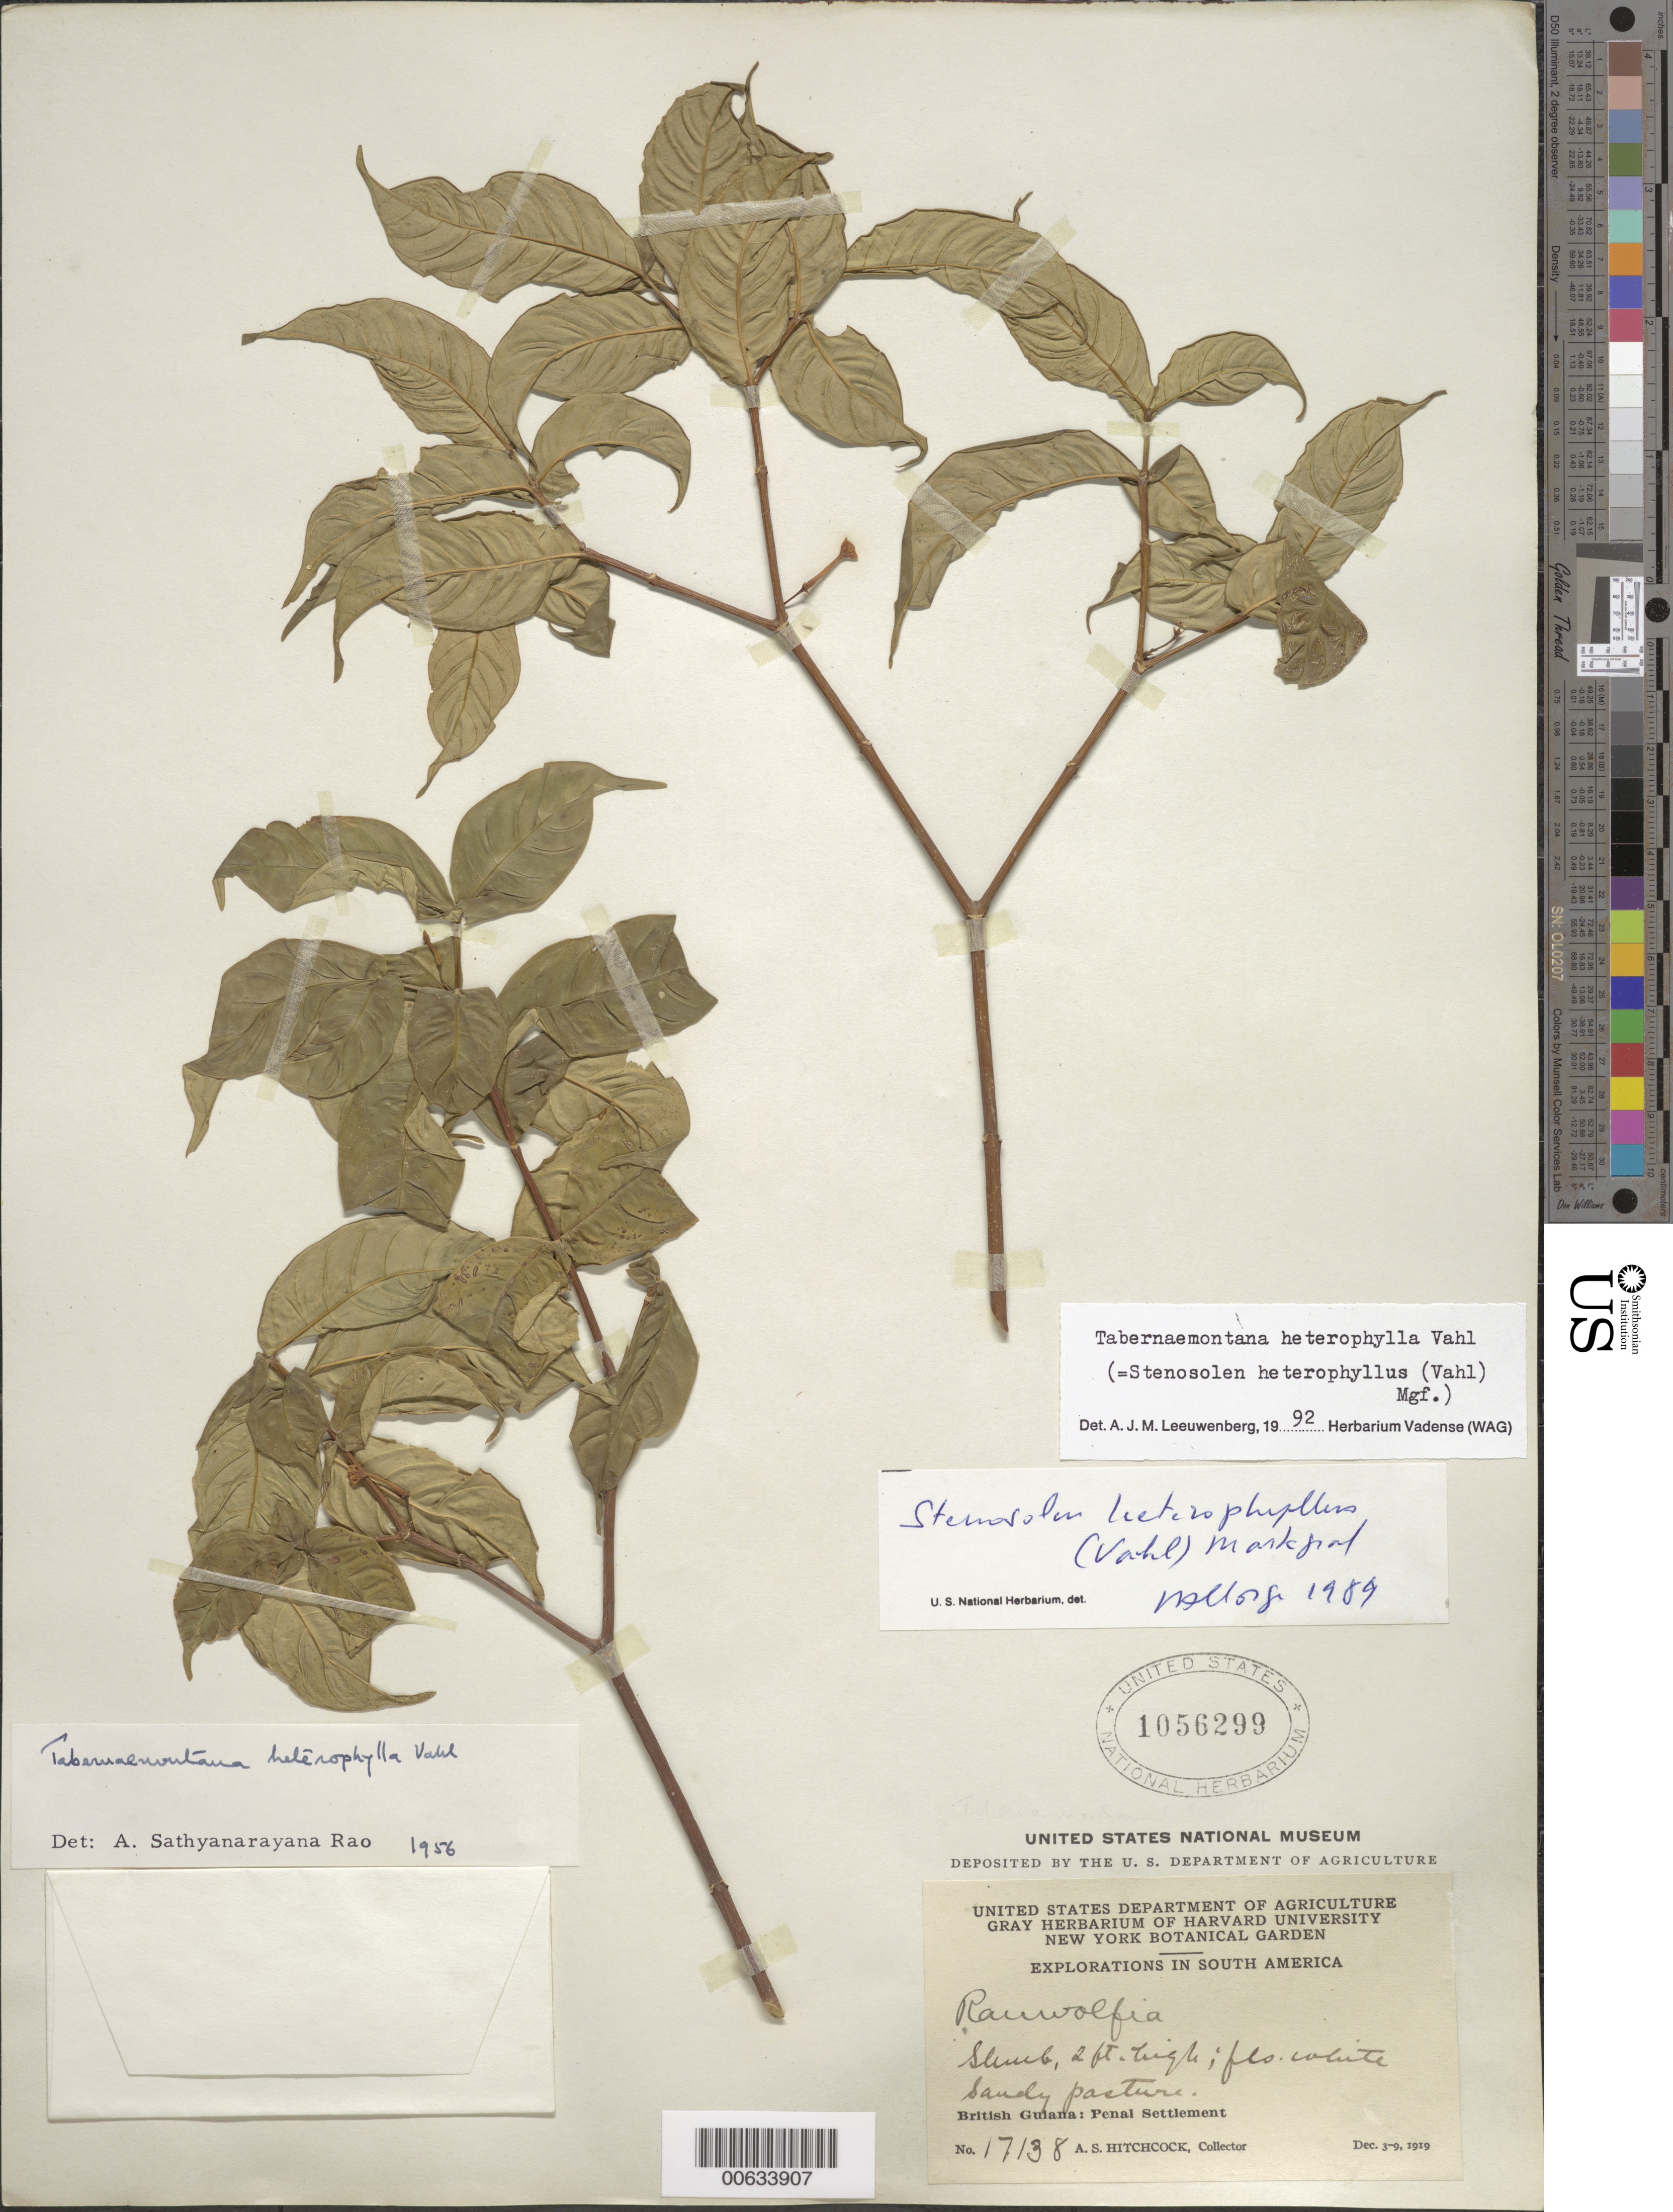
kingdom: Plantae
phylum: Tracheophyta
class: Magnoliopsida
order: Gentianales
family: Apocynaceae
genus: Tabernaemontana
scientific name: Tabernaemontana heterophylla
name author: Vahl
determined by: Leeuwenberg, A. J. M.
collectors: A. S. Hitchcock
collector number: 17138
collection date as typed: Dec. 3-9, 1919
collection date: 1919-12-03/1919-12-09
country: Guyana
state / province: Cuyuni-Mazaruni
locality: Penal Settlement, on W side of Essequibo River, near mouth of Mazaruni River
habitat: Sandy pasture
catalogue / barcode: US 1056299